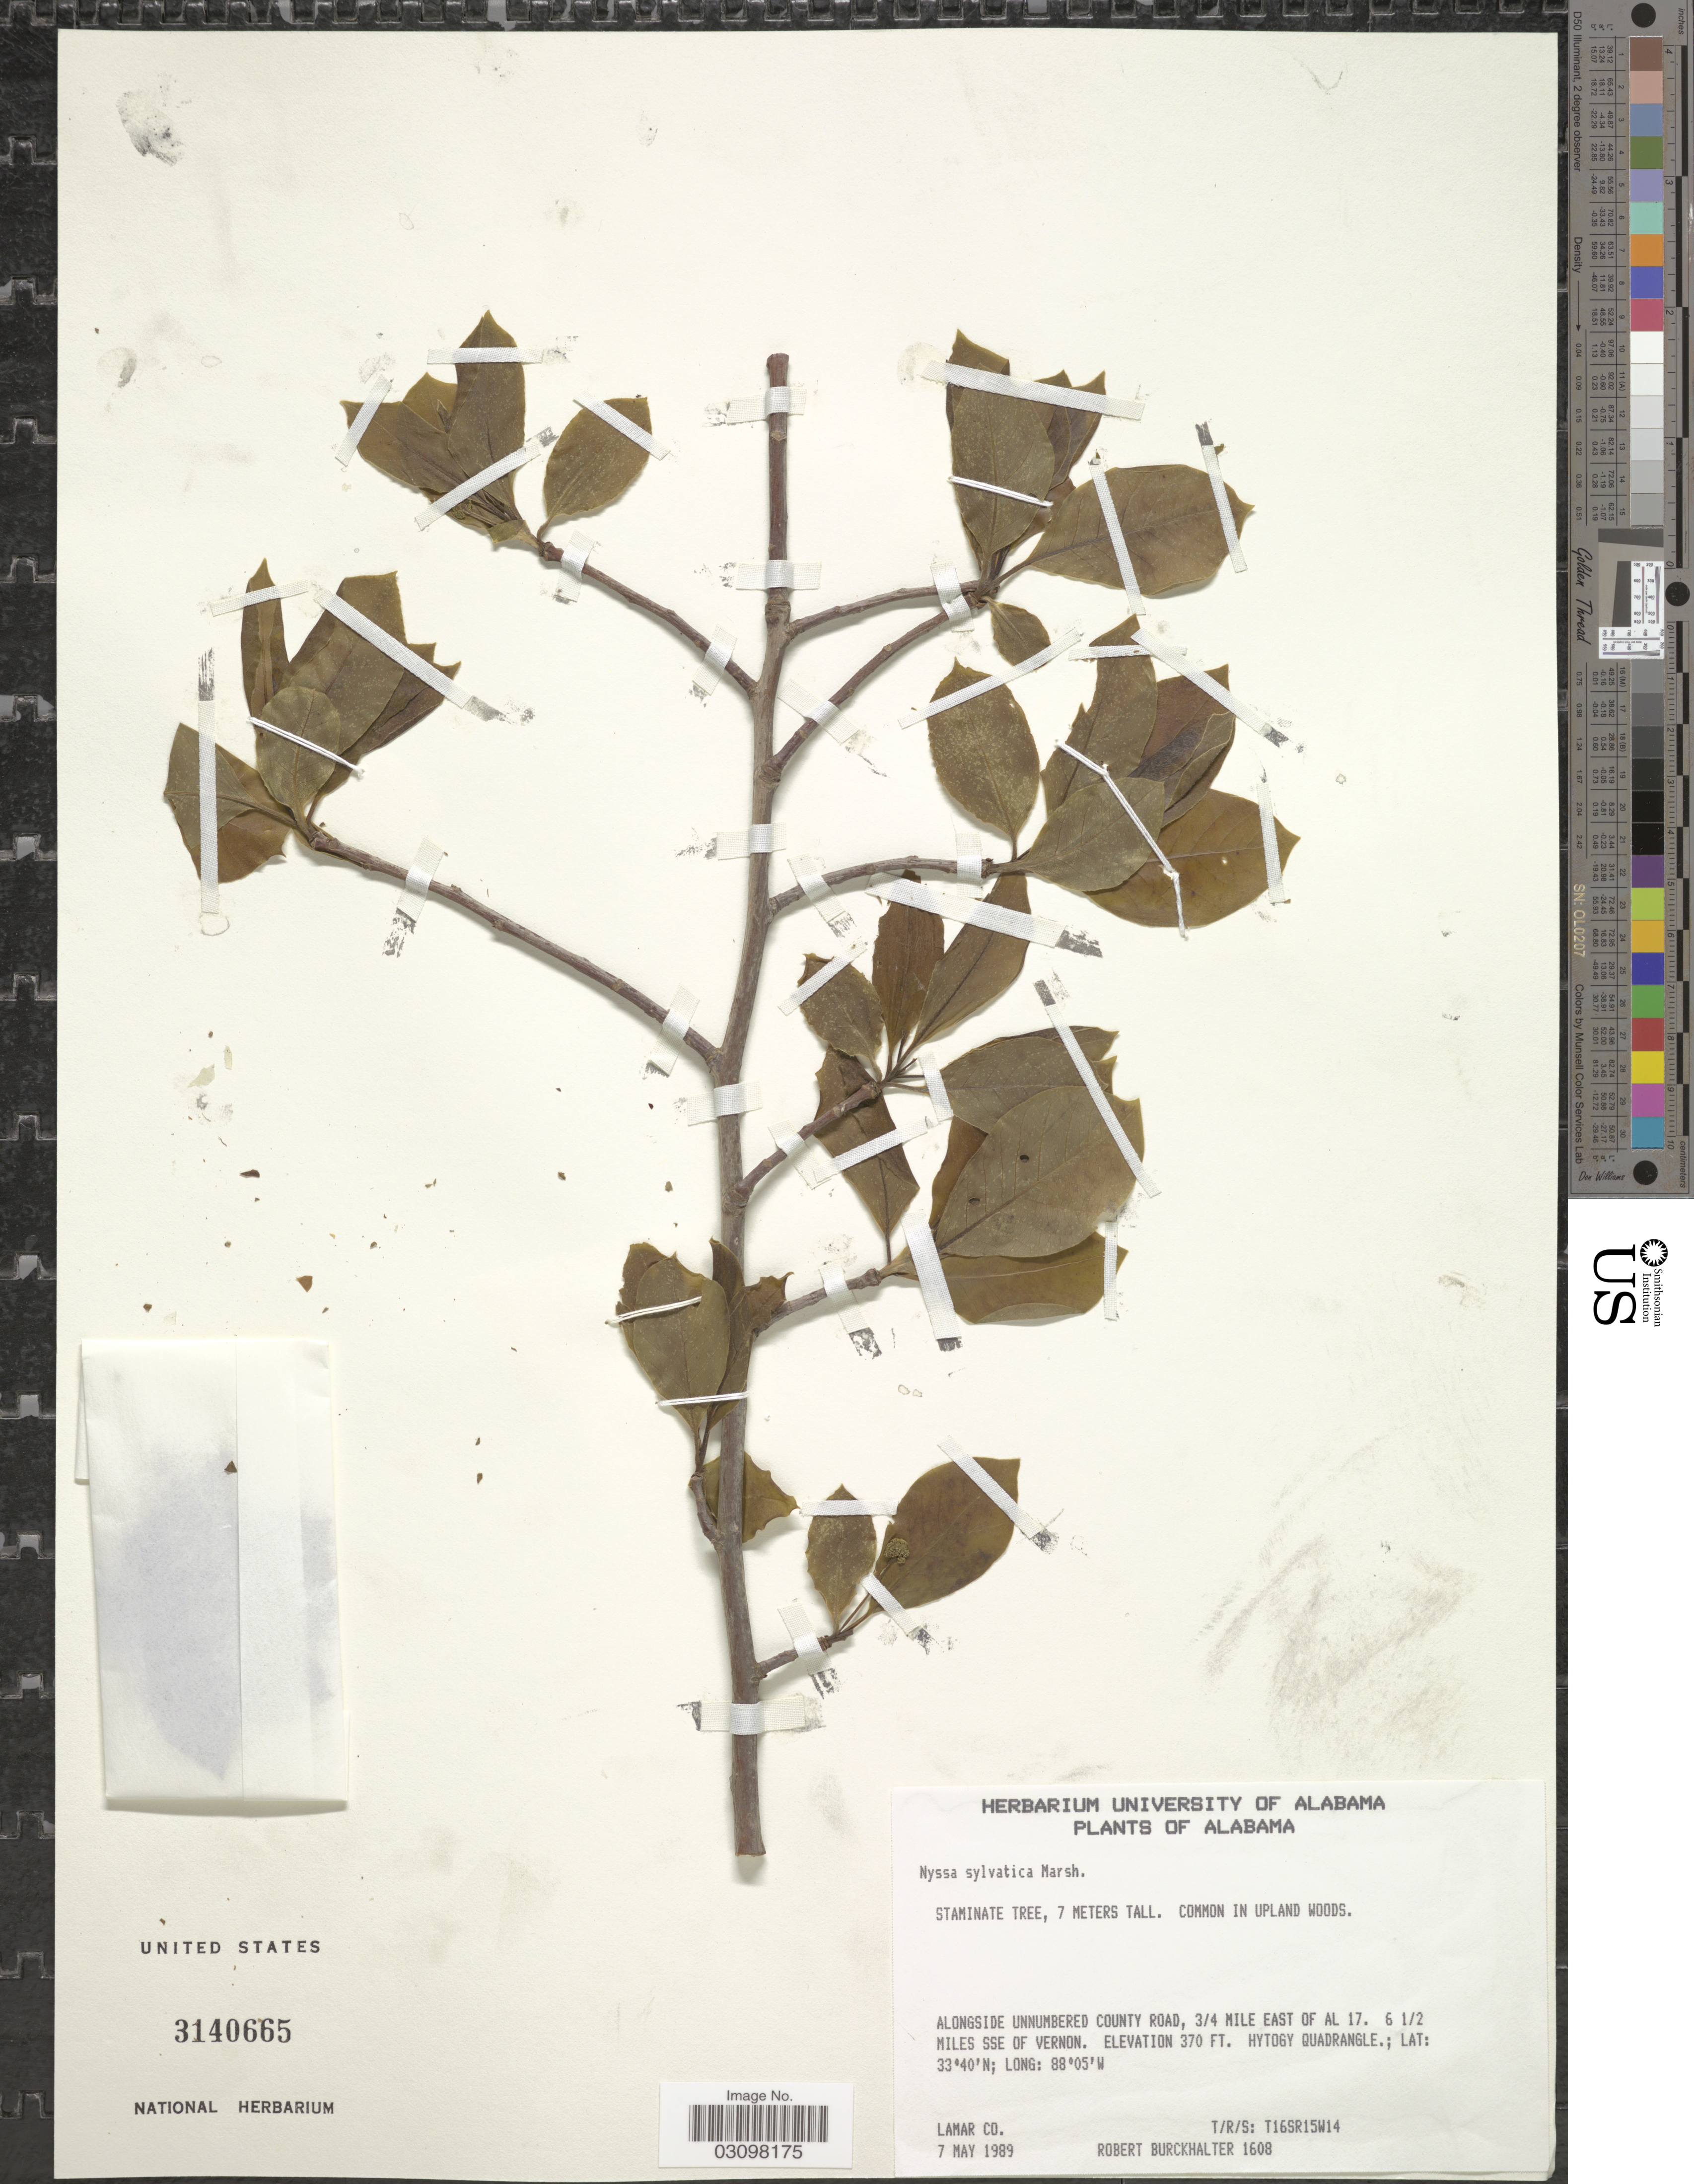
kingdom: Plantae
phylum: Tracheophyta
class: Magnoliopsida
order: Cornales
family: Nyssaceae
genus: Nyssa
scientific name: Nyssa sylvatica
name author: Marshall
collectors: R. Burckhalter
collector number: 1608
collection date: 1989-05-07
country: United States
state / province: Alabama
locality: Alongside unnumbered County Road, ¾ mile east of Al 17. 6 ½ miles SSE of Vernon. Hytogy Quadrangle. Lamar Co. T/R/S: T16SR15W14.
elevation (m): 113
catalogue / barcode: US 3140665